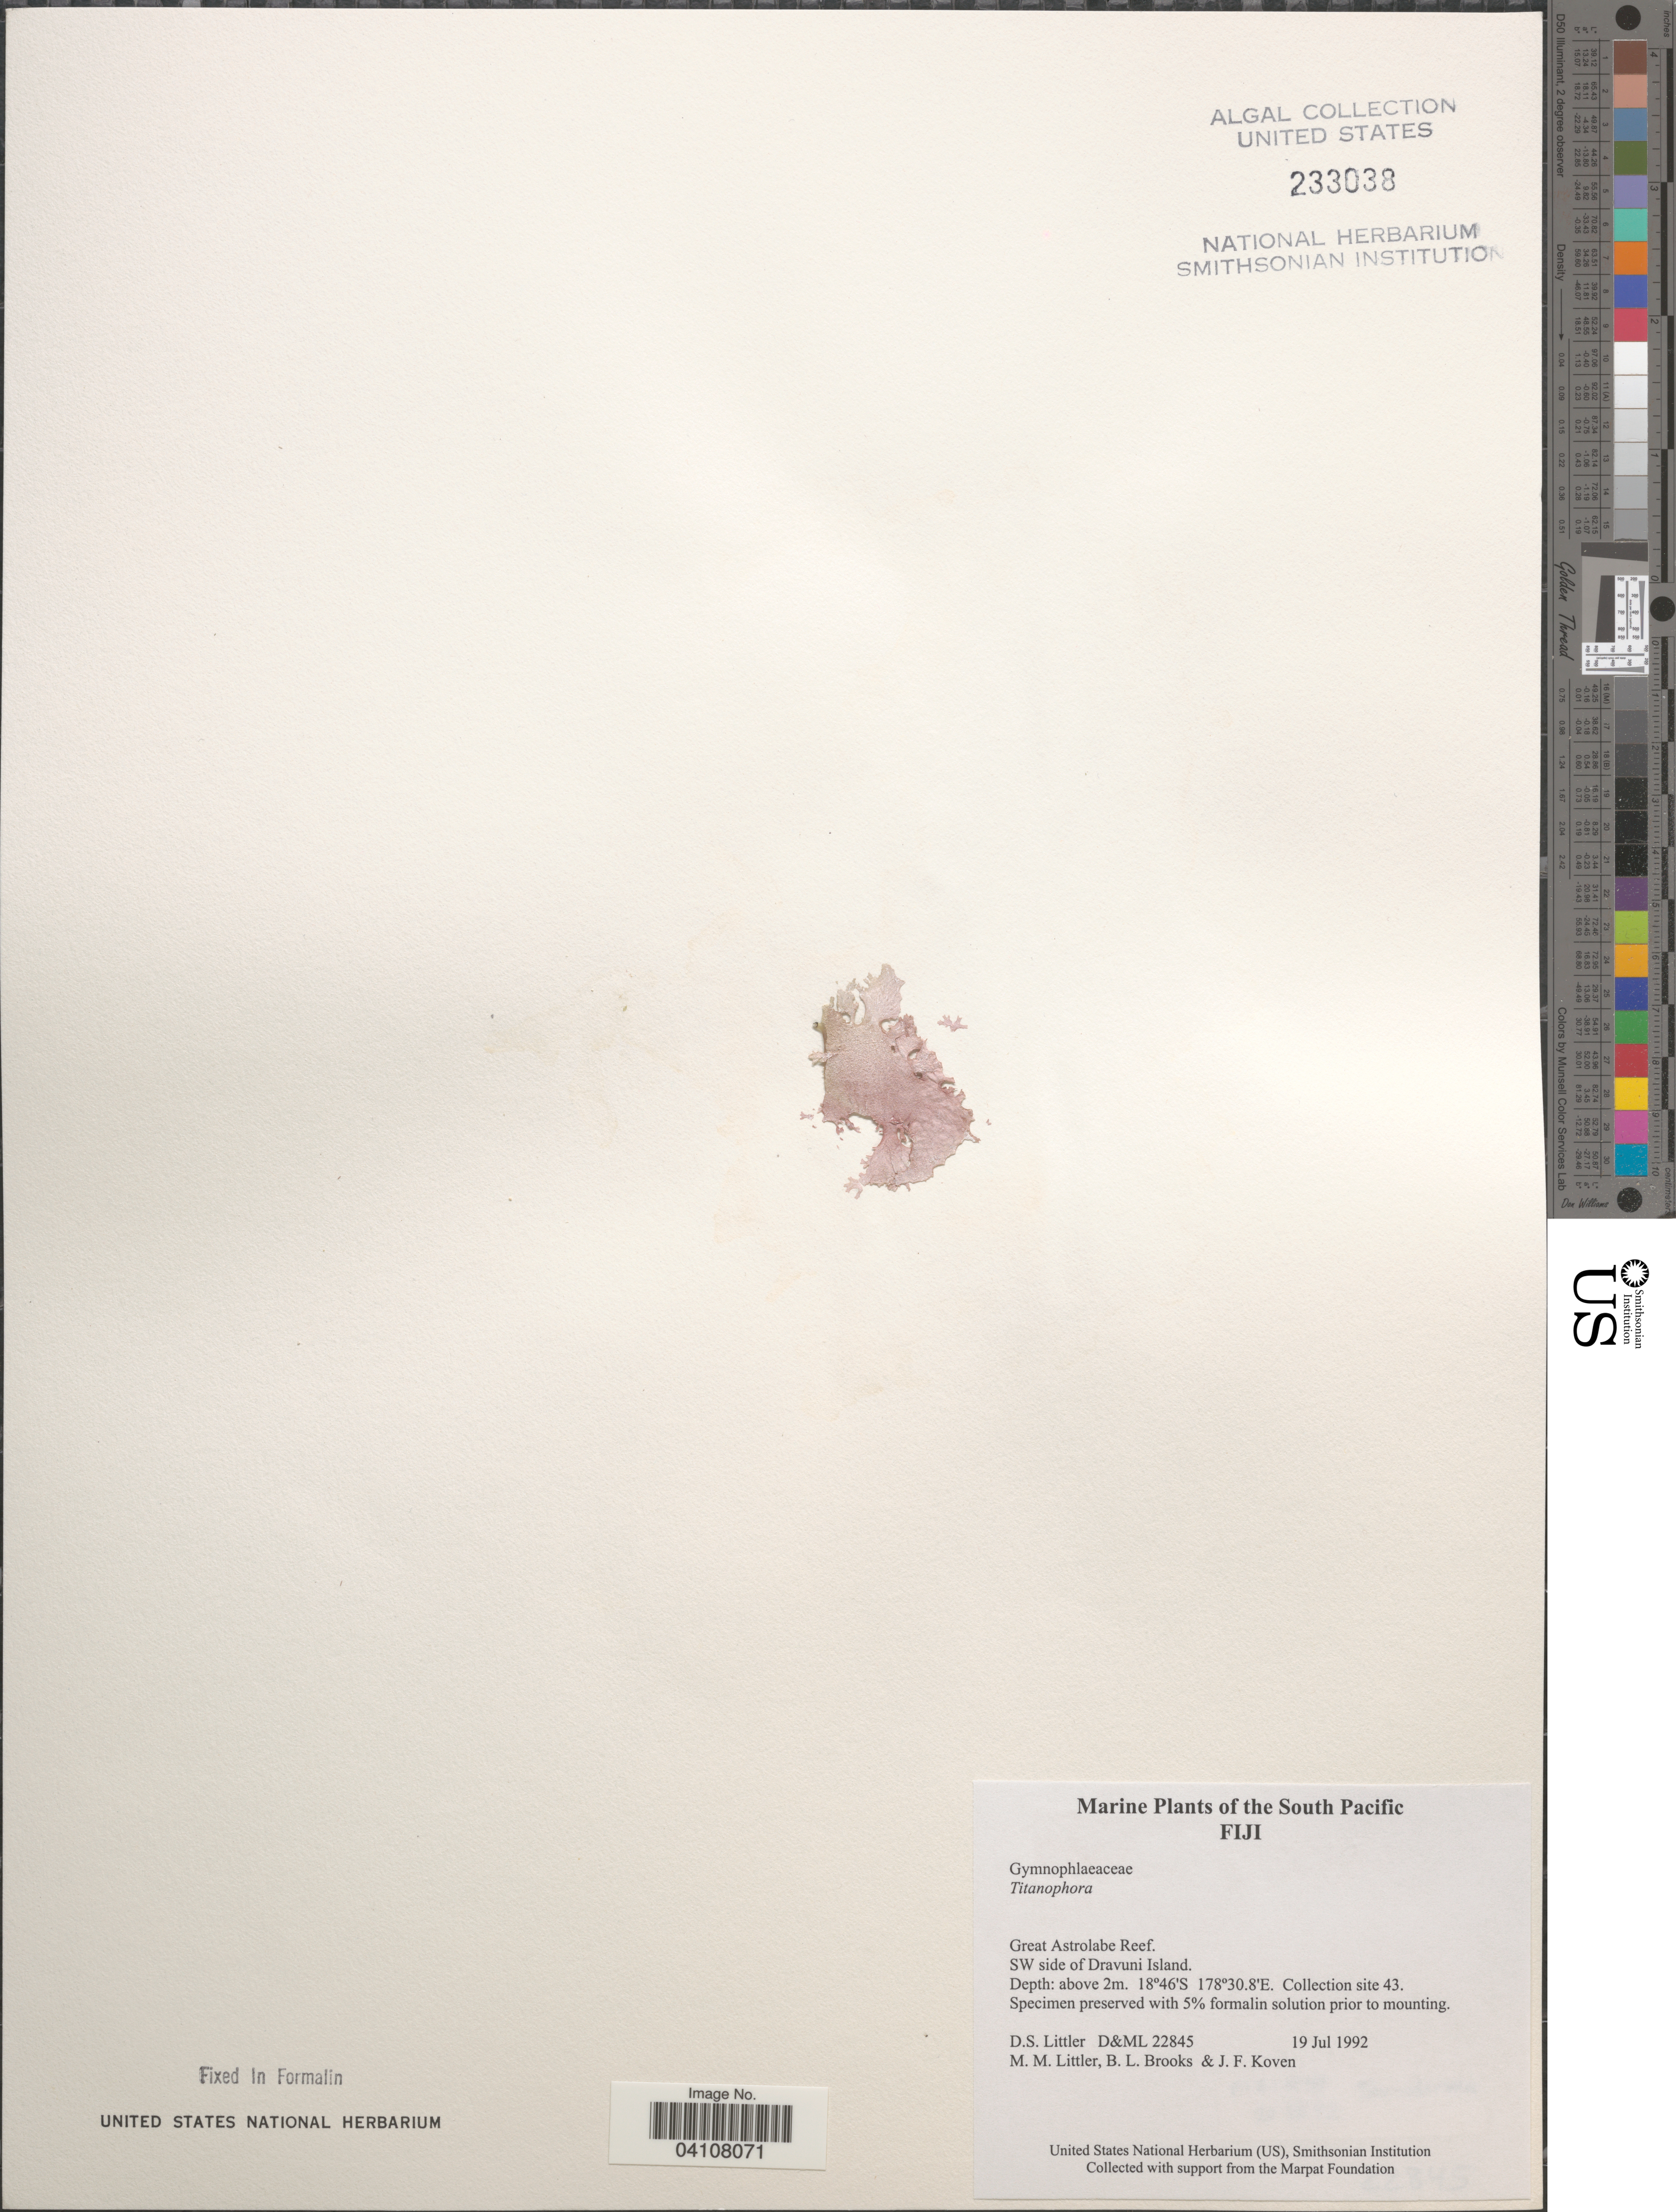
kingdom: Plantae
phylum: Rhodophyta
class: Florideophyceae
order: Nemastomatales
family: Schizymeniaceae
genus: Titanophora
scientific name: Titanophora sp.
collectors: D. S. Littler, B. Brooks & J. Koven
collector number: D&ML22845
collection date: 1992-07-19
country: Fiji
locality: The South Pacific. Great Astrolabe Reef. SW side of Dravuni Island. Collection site 43.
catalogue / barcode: US 233038